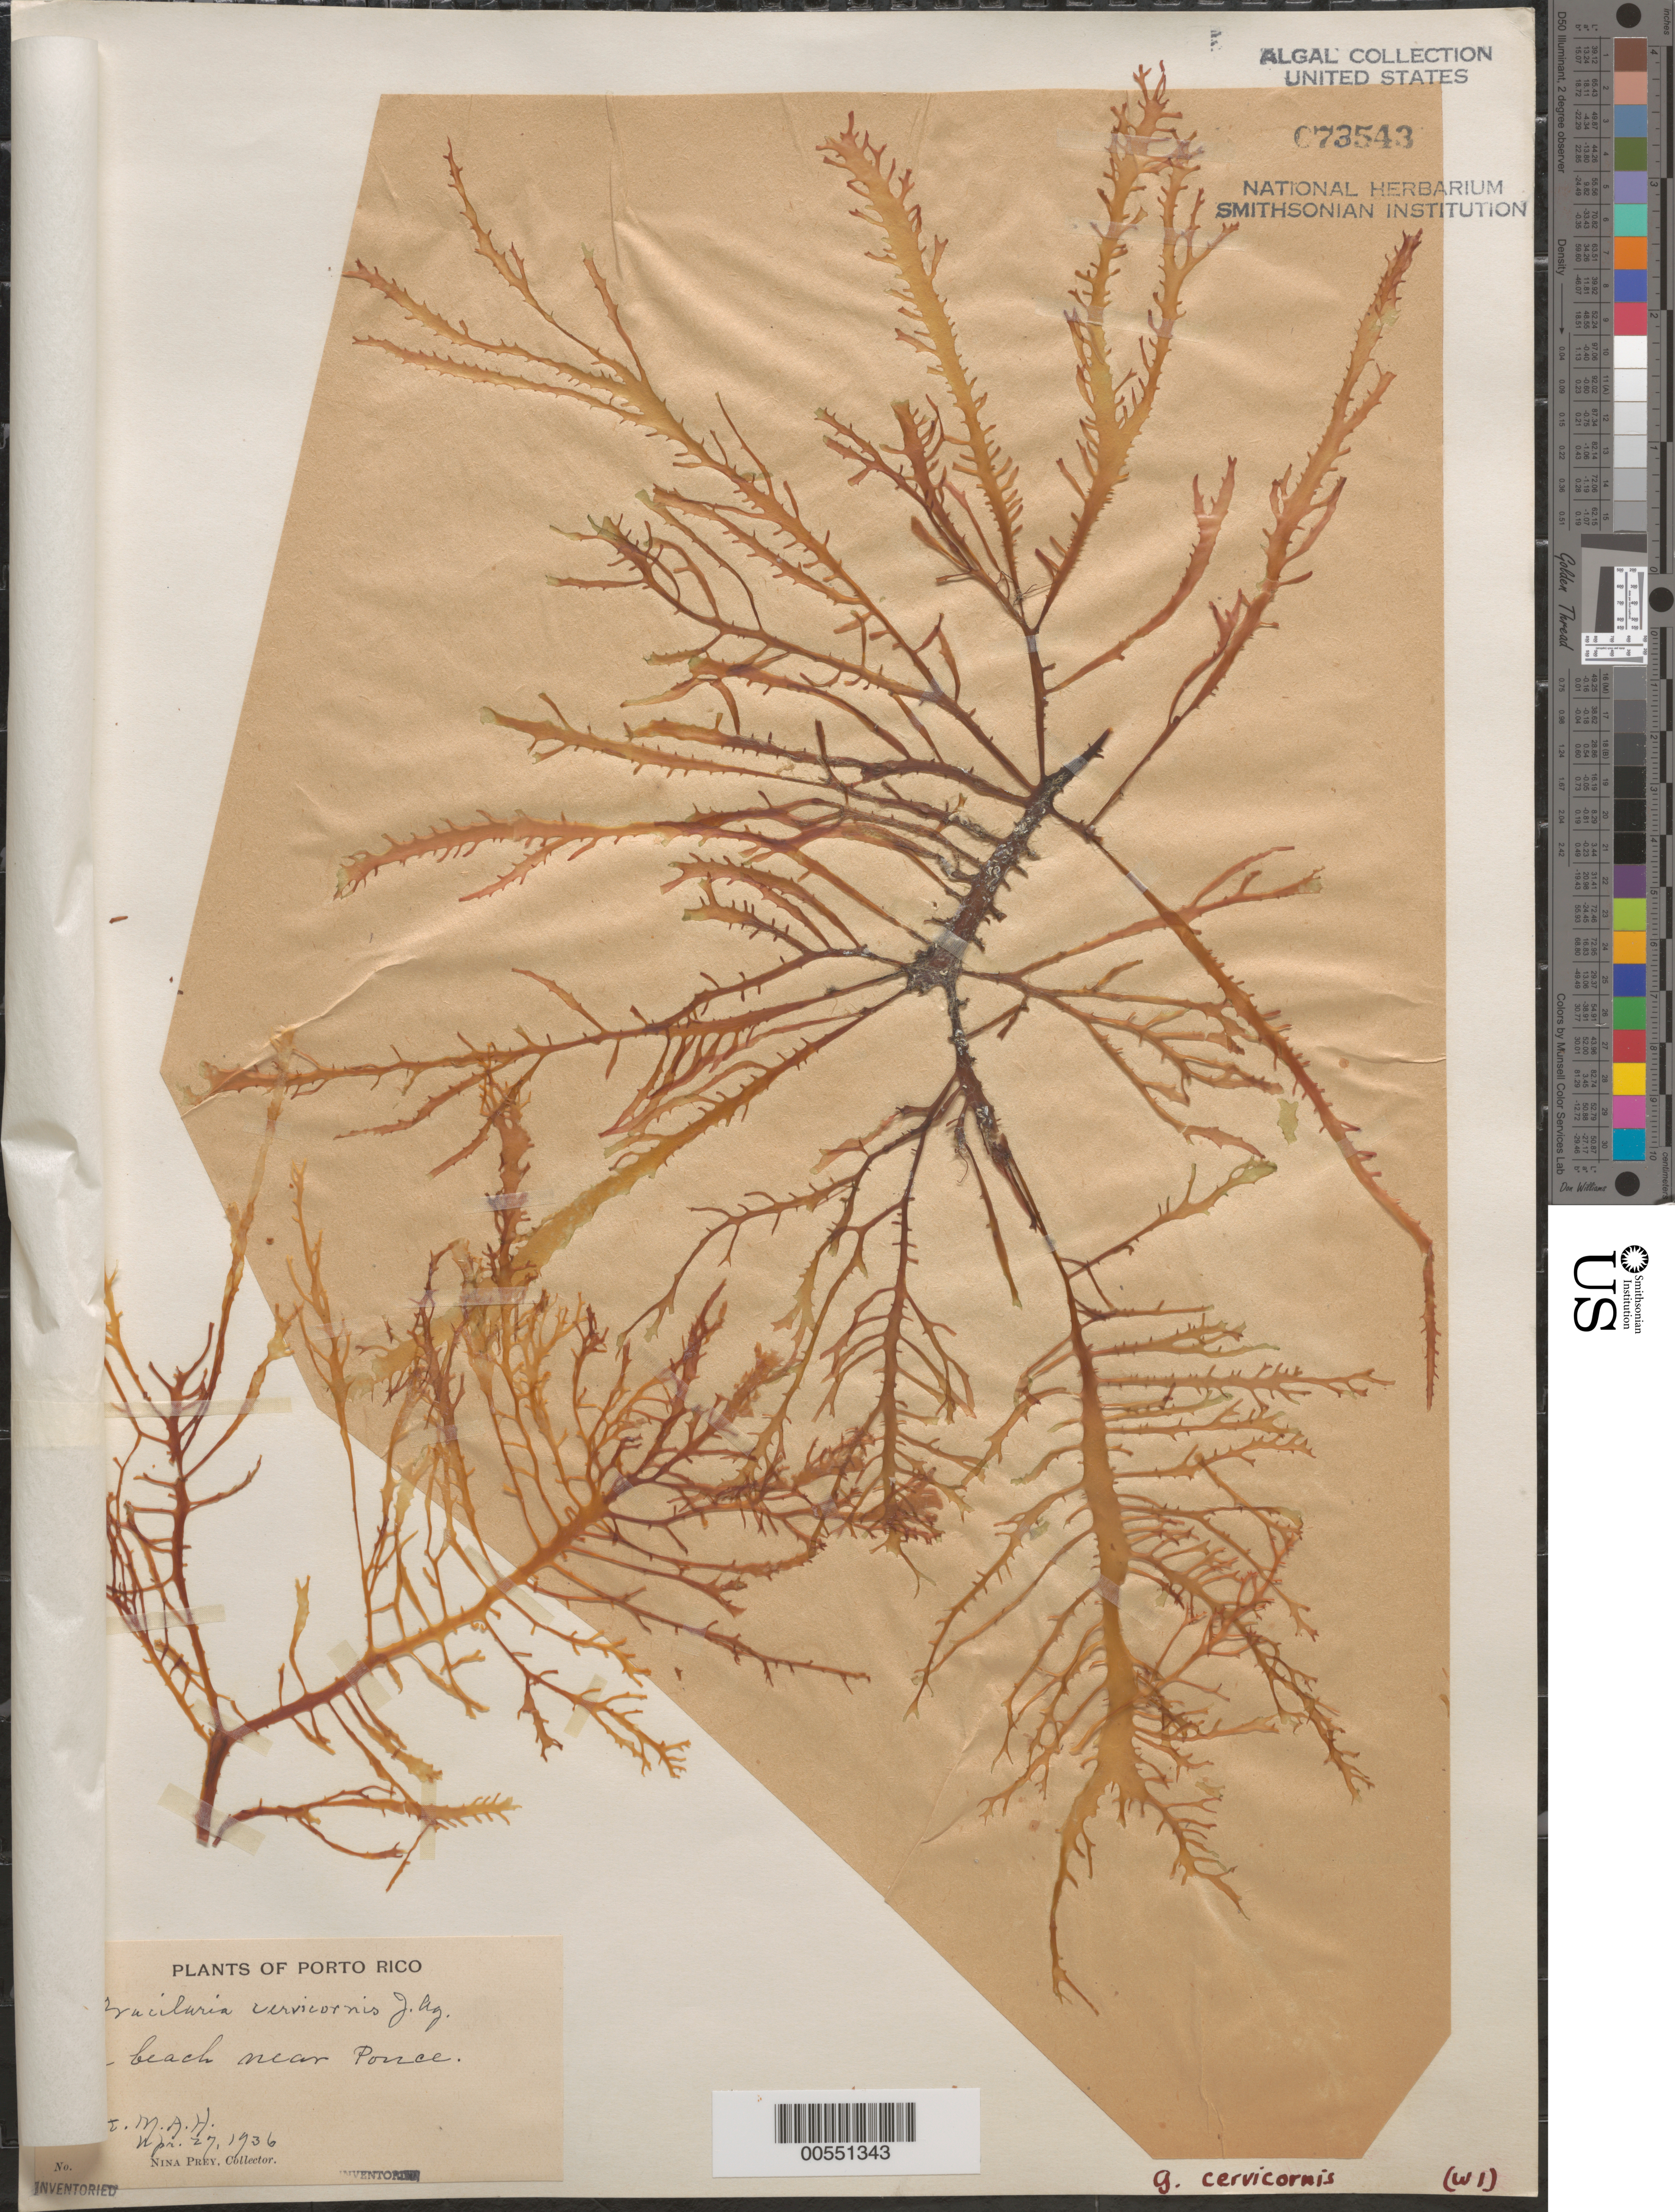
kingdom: Plantae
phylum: Rhodophyta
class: Florideophyceae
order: Gracilariales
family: Gracilariaceae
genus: Gracilaria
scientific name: Gracilaria cervicornis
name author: (Turner) J. Agardh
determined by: Howe, M. A.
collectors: N. Prey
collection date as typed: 27 Apr 1936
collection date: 1936-04-27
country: Puerto Rico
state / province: Ponce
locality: Near ponce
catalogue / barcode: US 73543